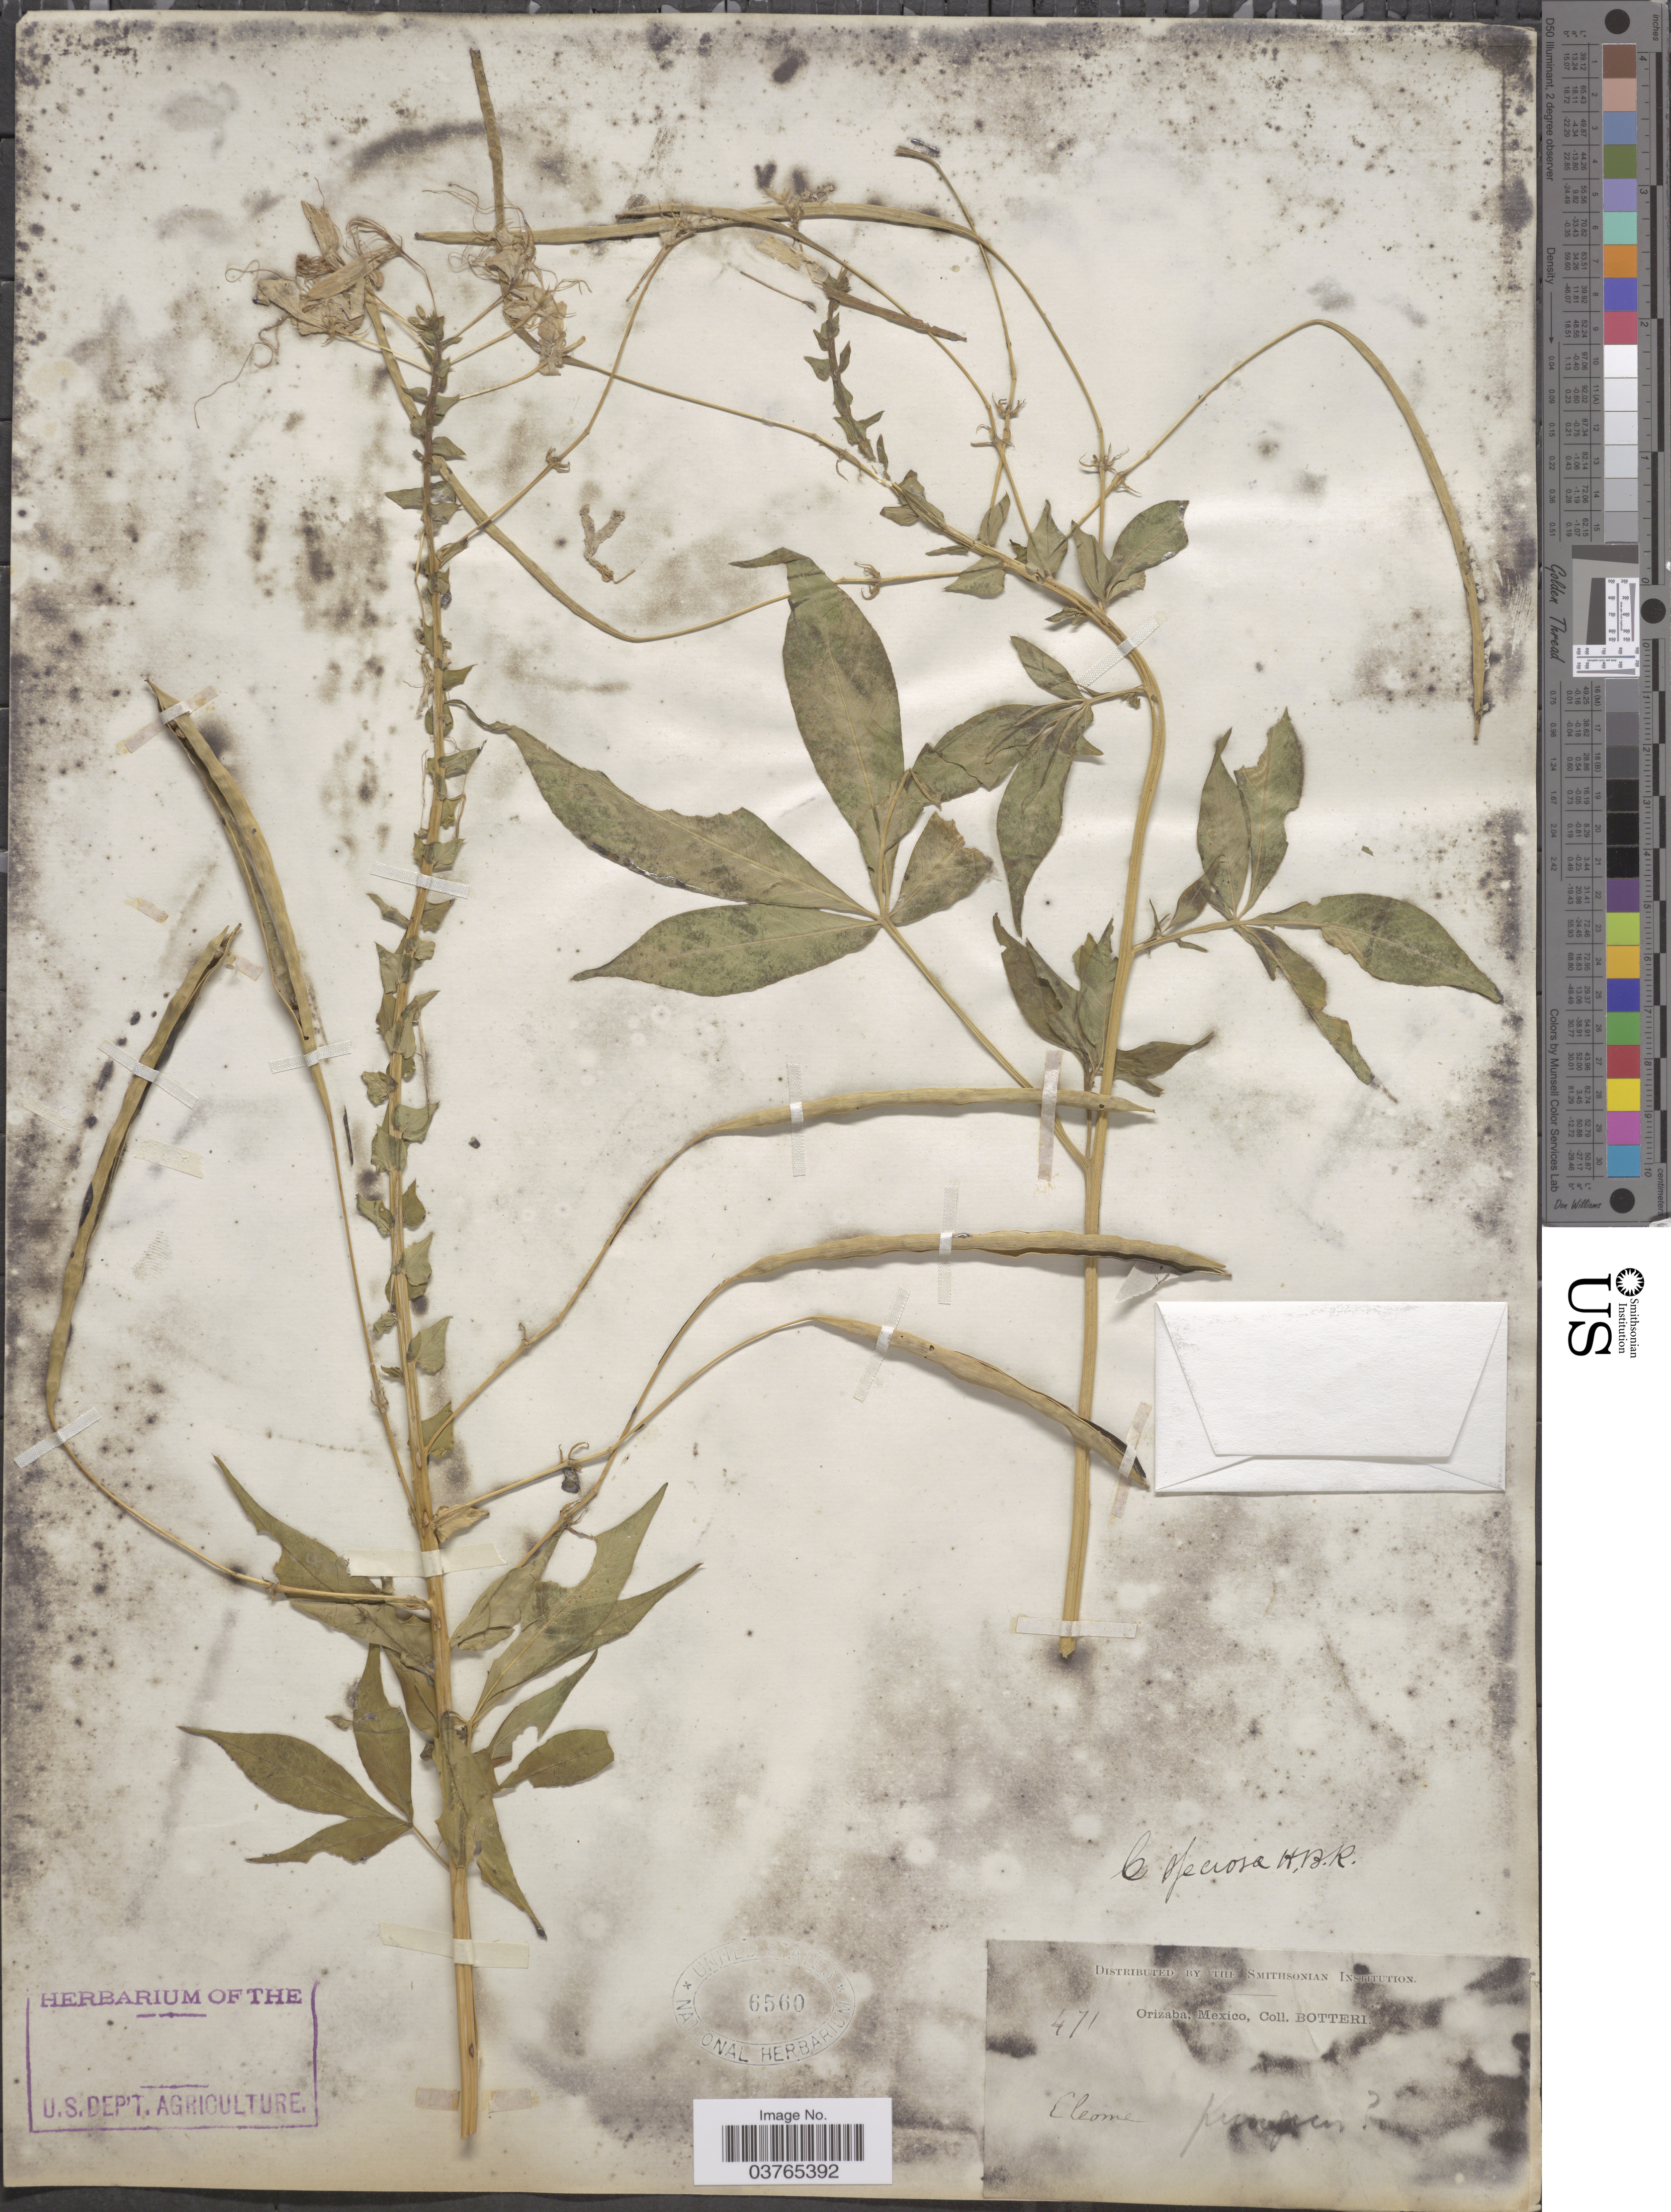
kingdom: Plantae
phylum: Tracheophyta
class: Magnoliopsida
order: Brassicales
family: Cleomaceae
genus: Cleoserrata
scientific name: Cleoserrata speciosa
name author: (Raf.) Iltis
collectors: -. Botteri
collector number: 471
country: Mexico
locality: Orizaba.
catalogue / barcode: US 6560